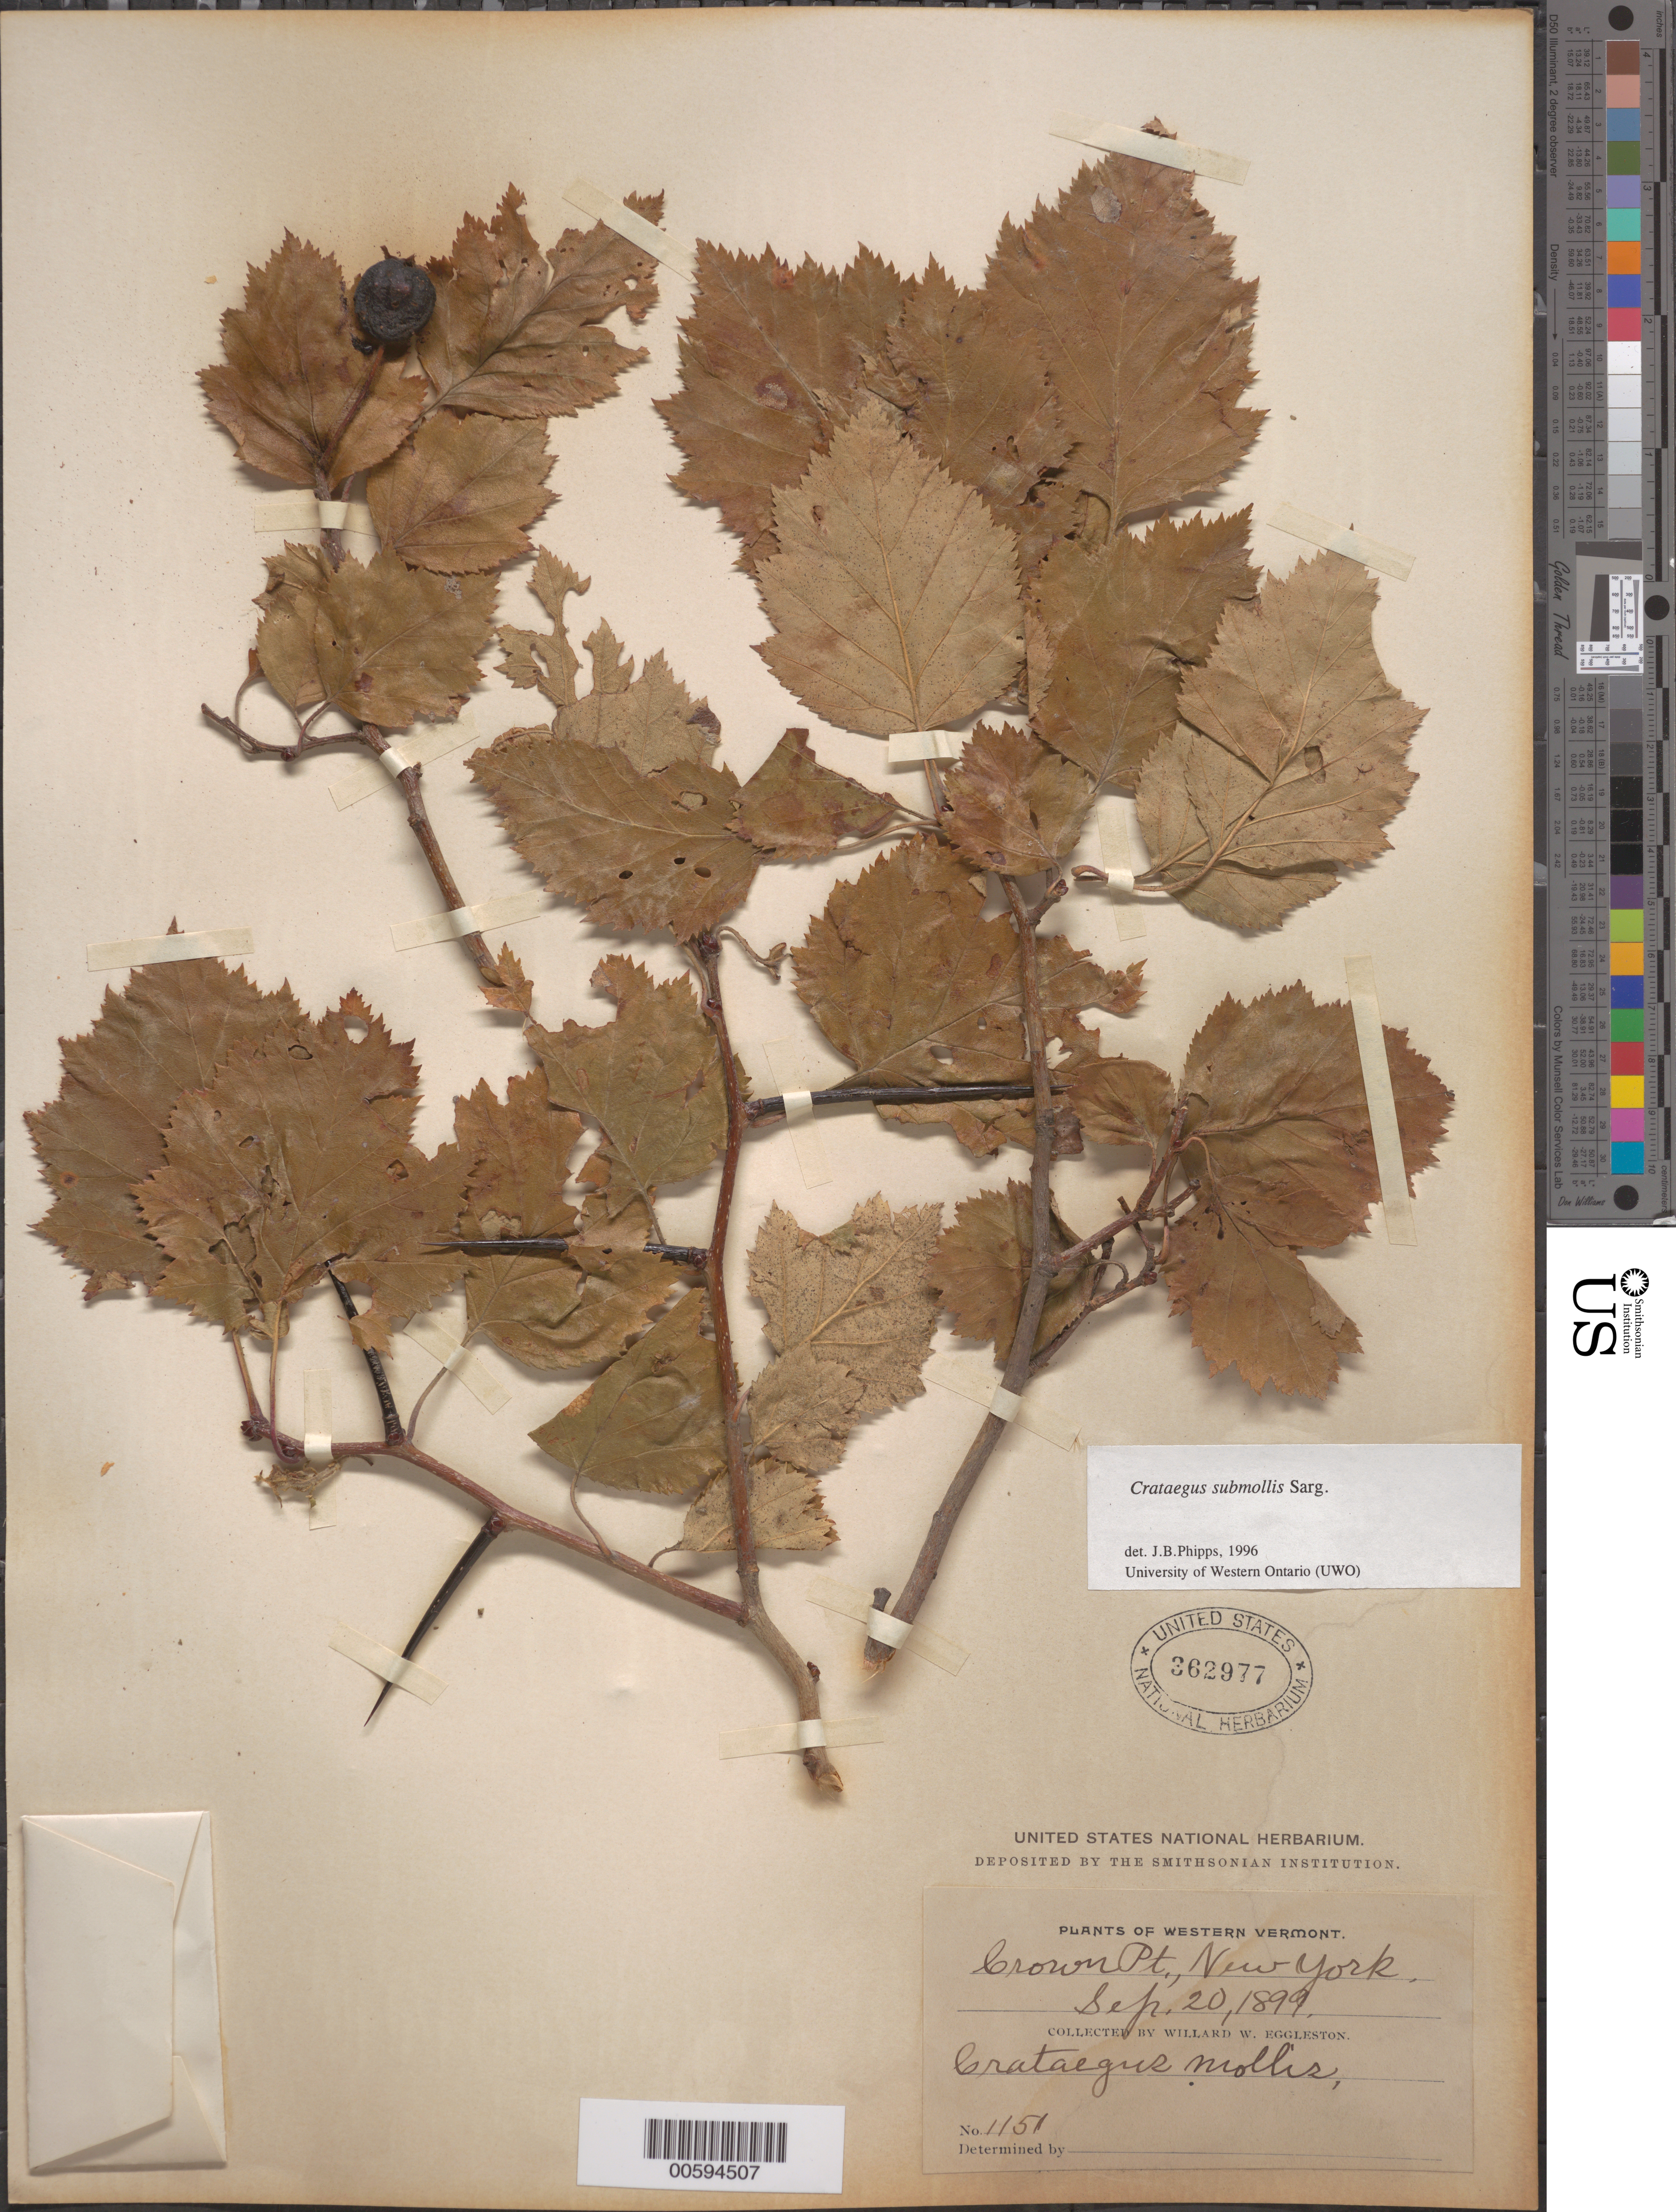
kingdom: Plantae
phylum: Tracheophyta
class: Magnoliopsida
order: Rosales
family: Rosaceae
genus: Crataegus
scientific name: Crataegus submollis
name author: Sarg.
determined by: Phipps, James B., (UWO), University of Western Ontario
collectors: W. W. Eggleston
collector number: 1151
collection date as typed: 20 Sep 189-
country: United States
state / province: New York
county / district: Essex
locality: Crown Point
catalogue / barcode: US 362977